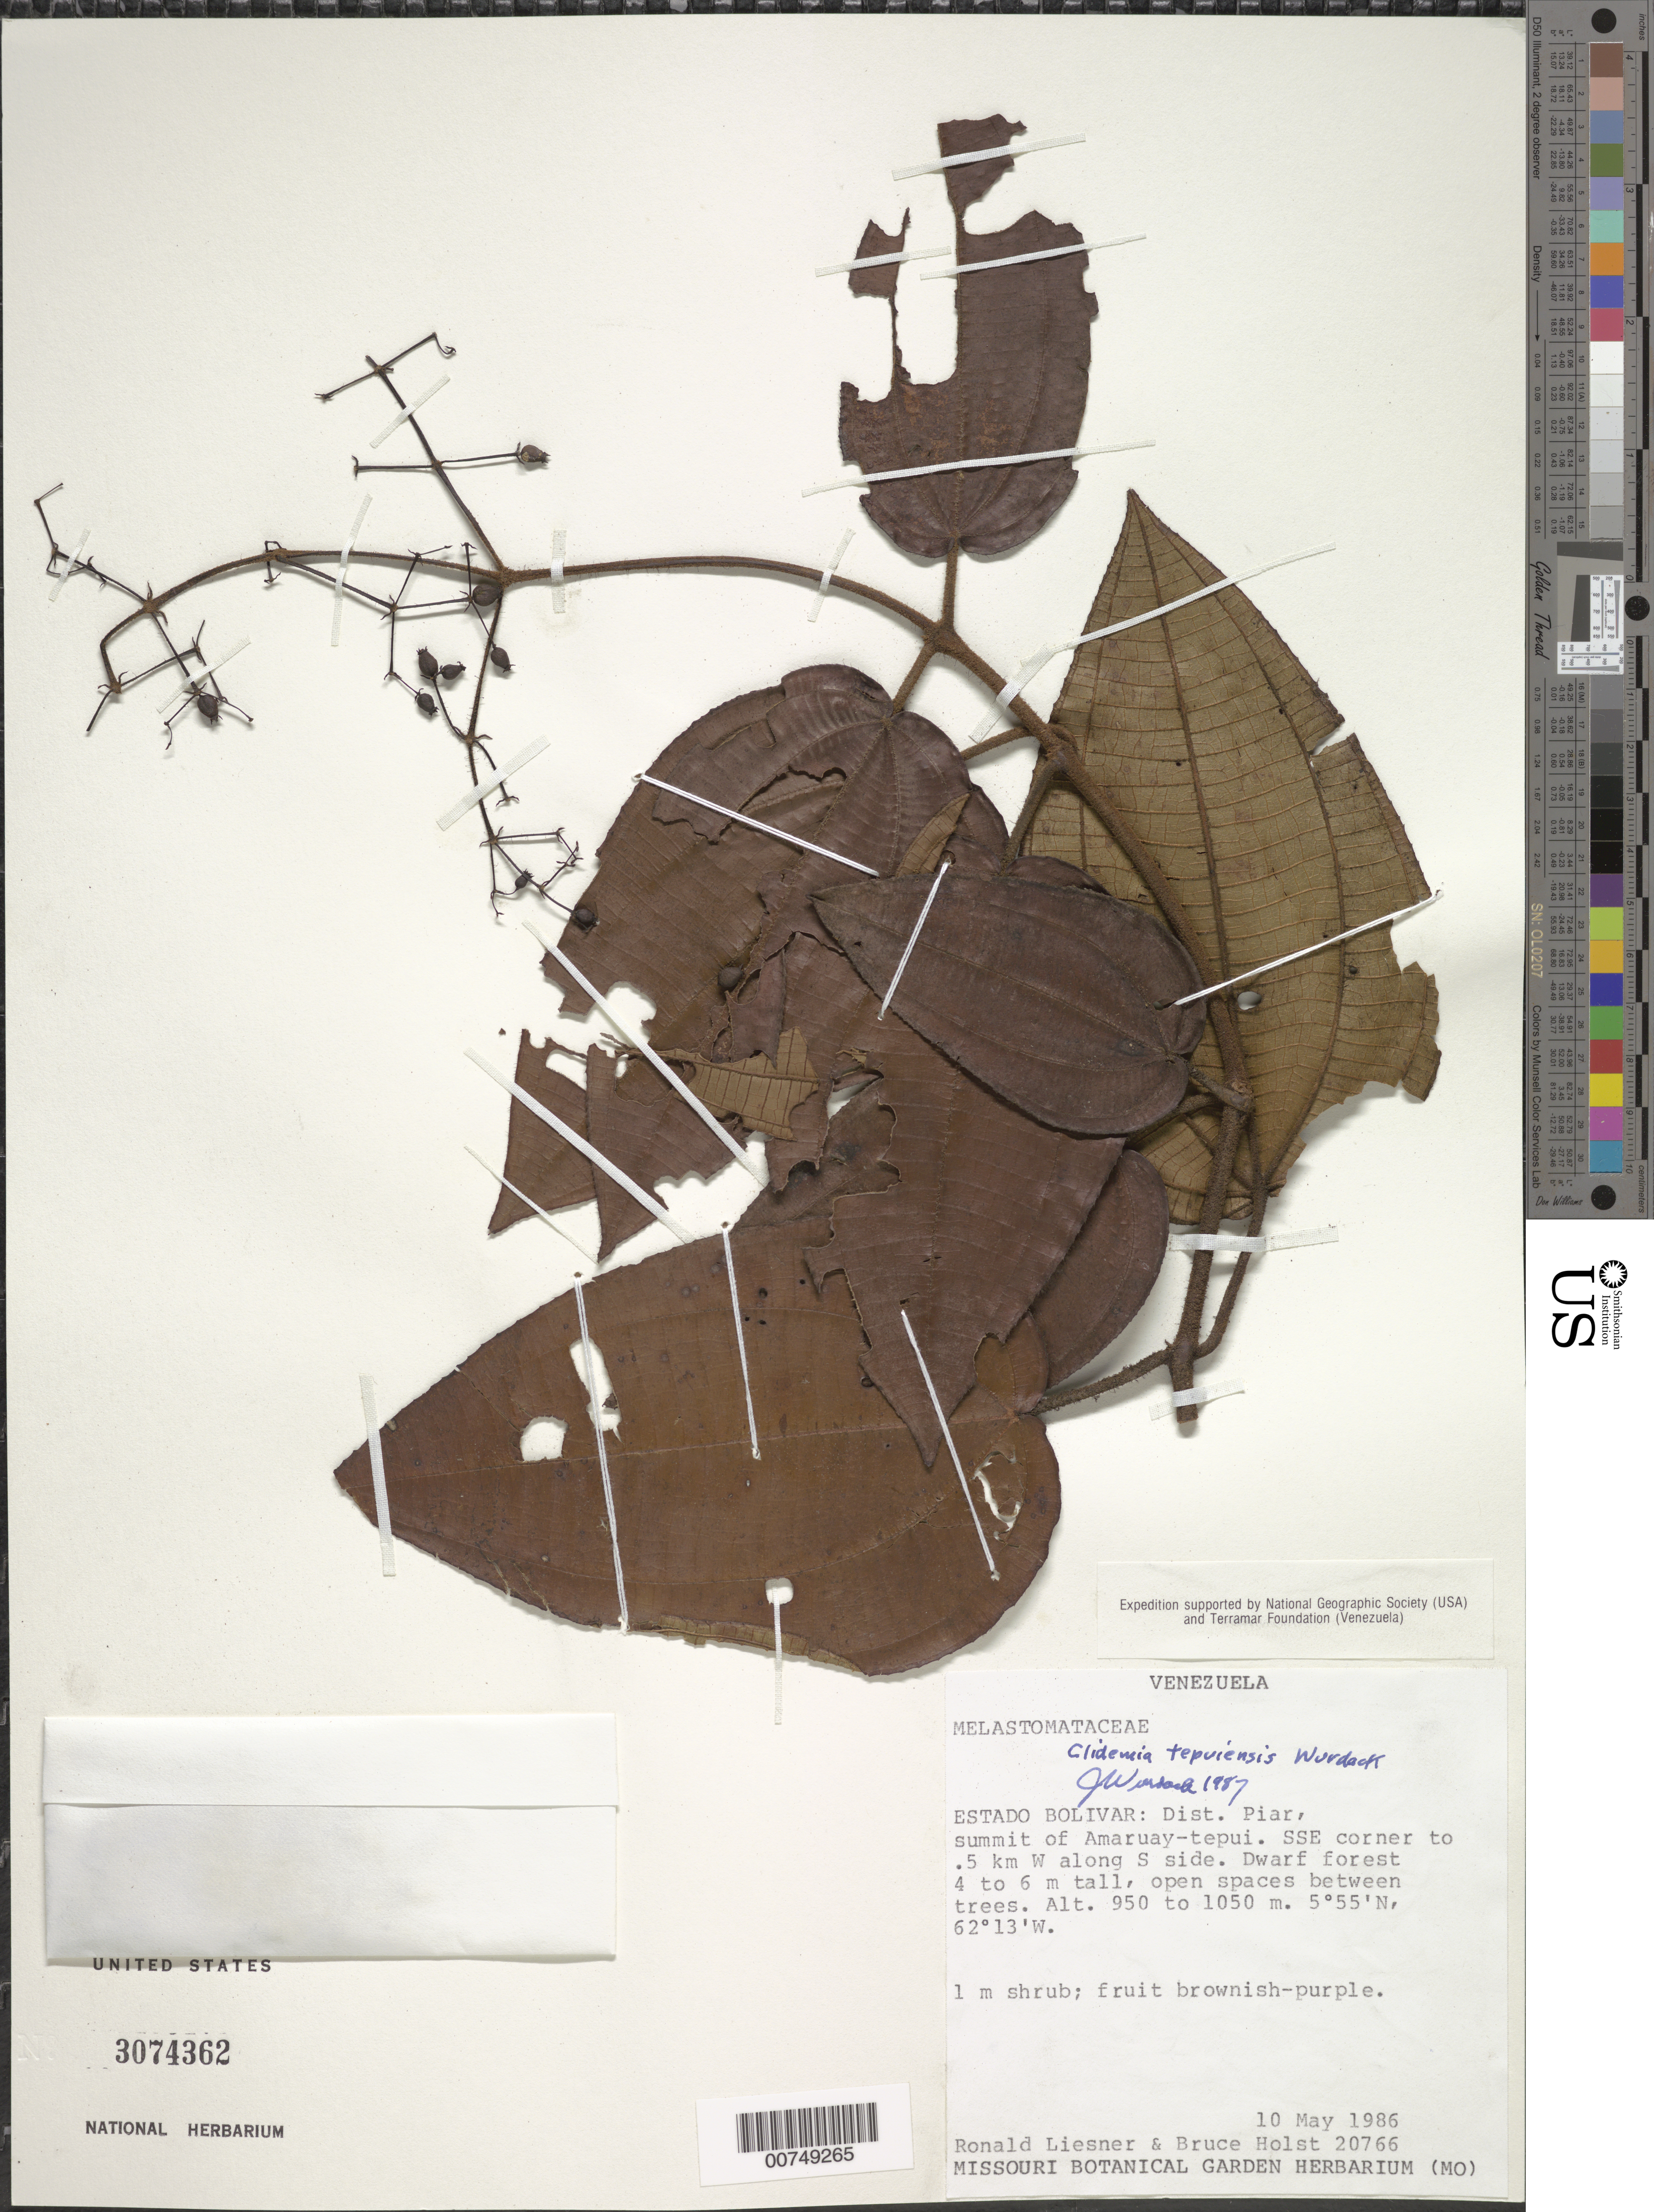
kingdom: Plantae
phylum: Tracheophyta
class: Magnoliopsida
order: Myrtales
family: Melastomataceae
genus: Clidemia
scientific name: Clidemia tepuiensis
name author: Wurdack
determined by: Wurdack, John J., (US), US (UNITED STATES)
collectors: R. L. Liesner & B. Holst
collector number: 20766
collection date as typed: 10-May-86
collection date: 1986-05-10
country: Venezuela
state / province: Bolívar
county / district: Piar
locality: Amaruay-tepuí summit; SSE corner to 0.5 km W along S side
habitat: Dwarf forest 4 to 6m tall, open spaces between trees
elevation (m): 950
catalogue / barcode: US 3074362